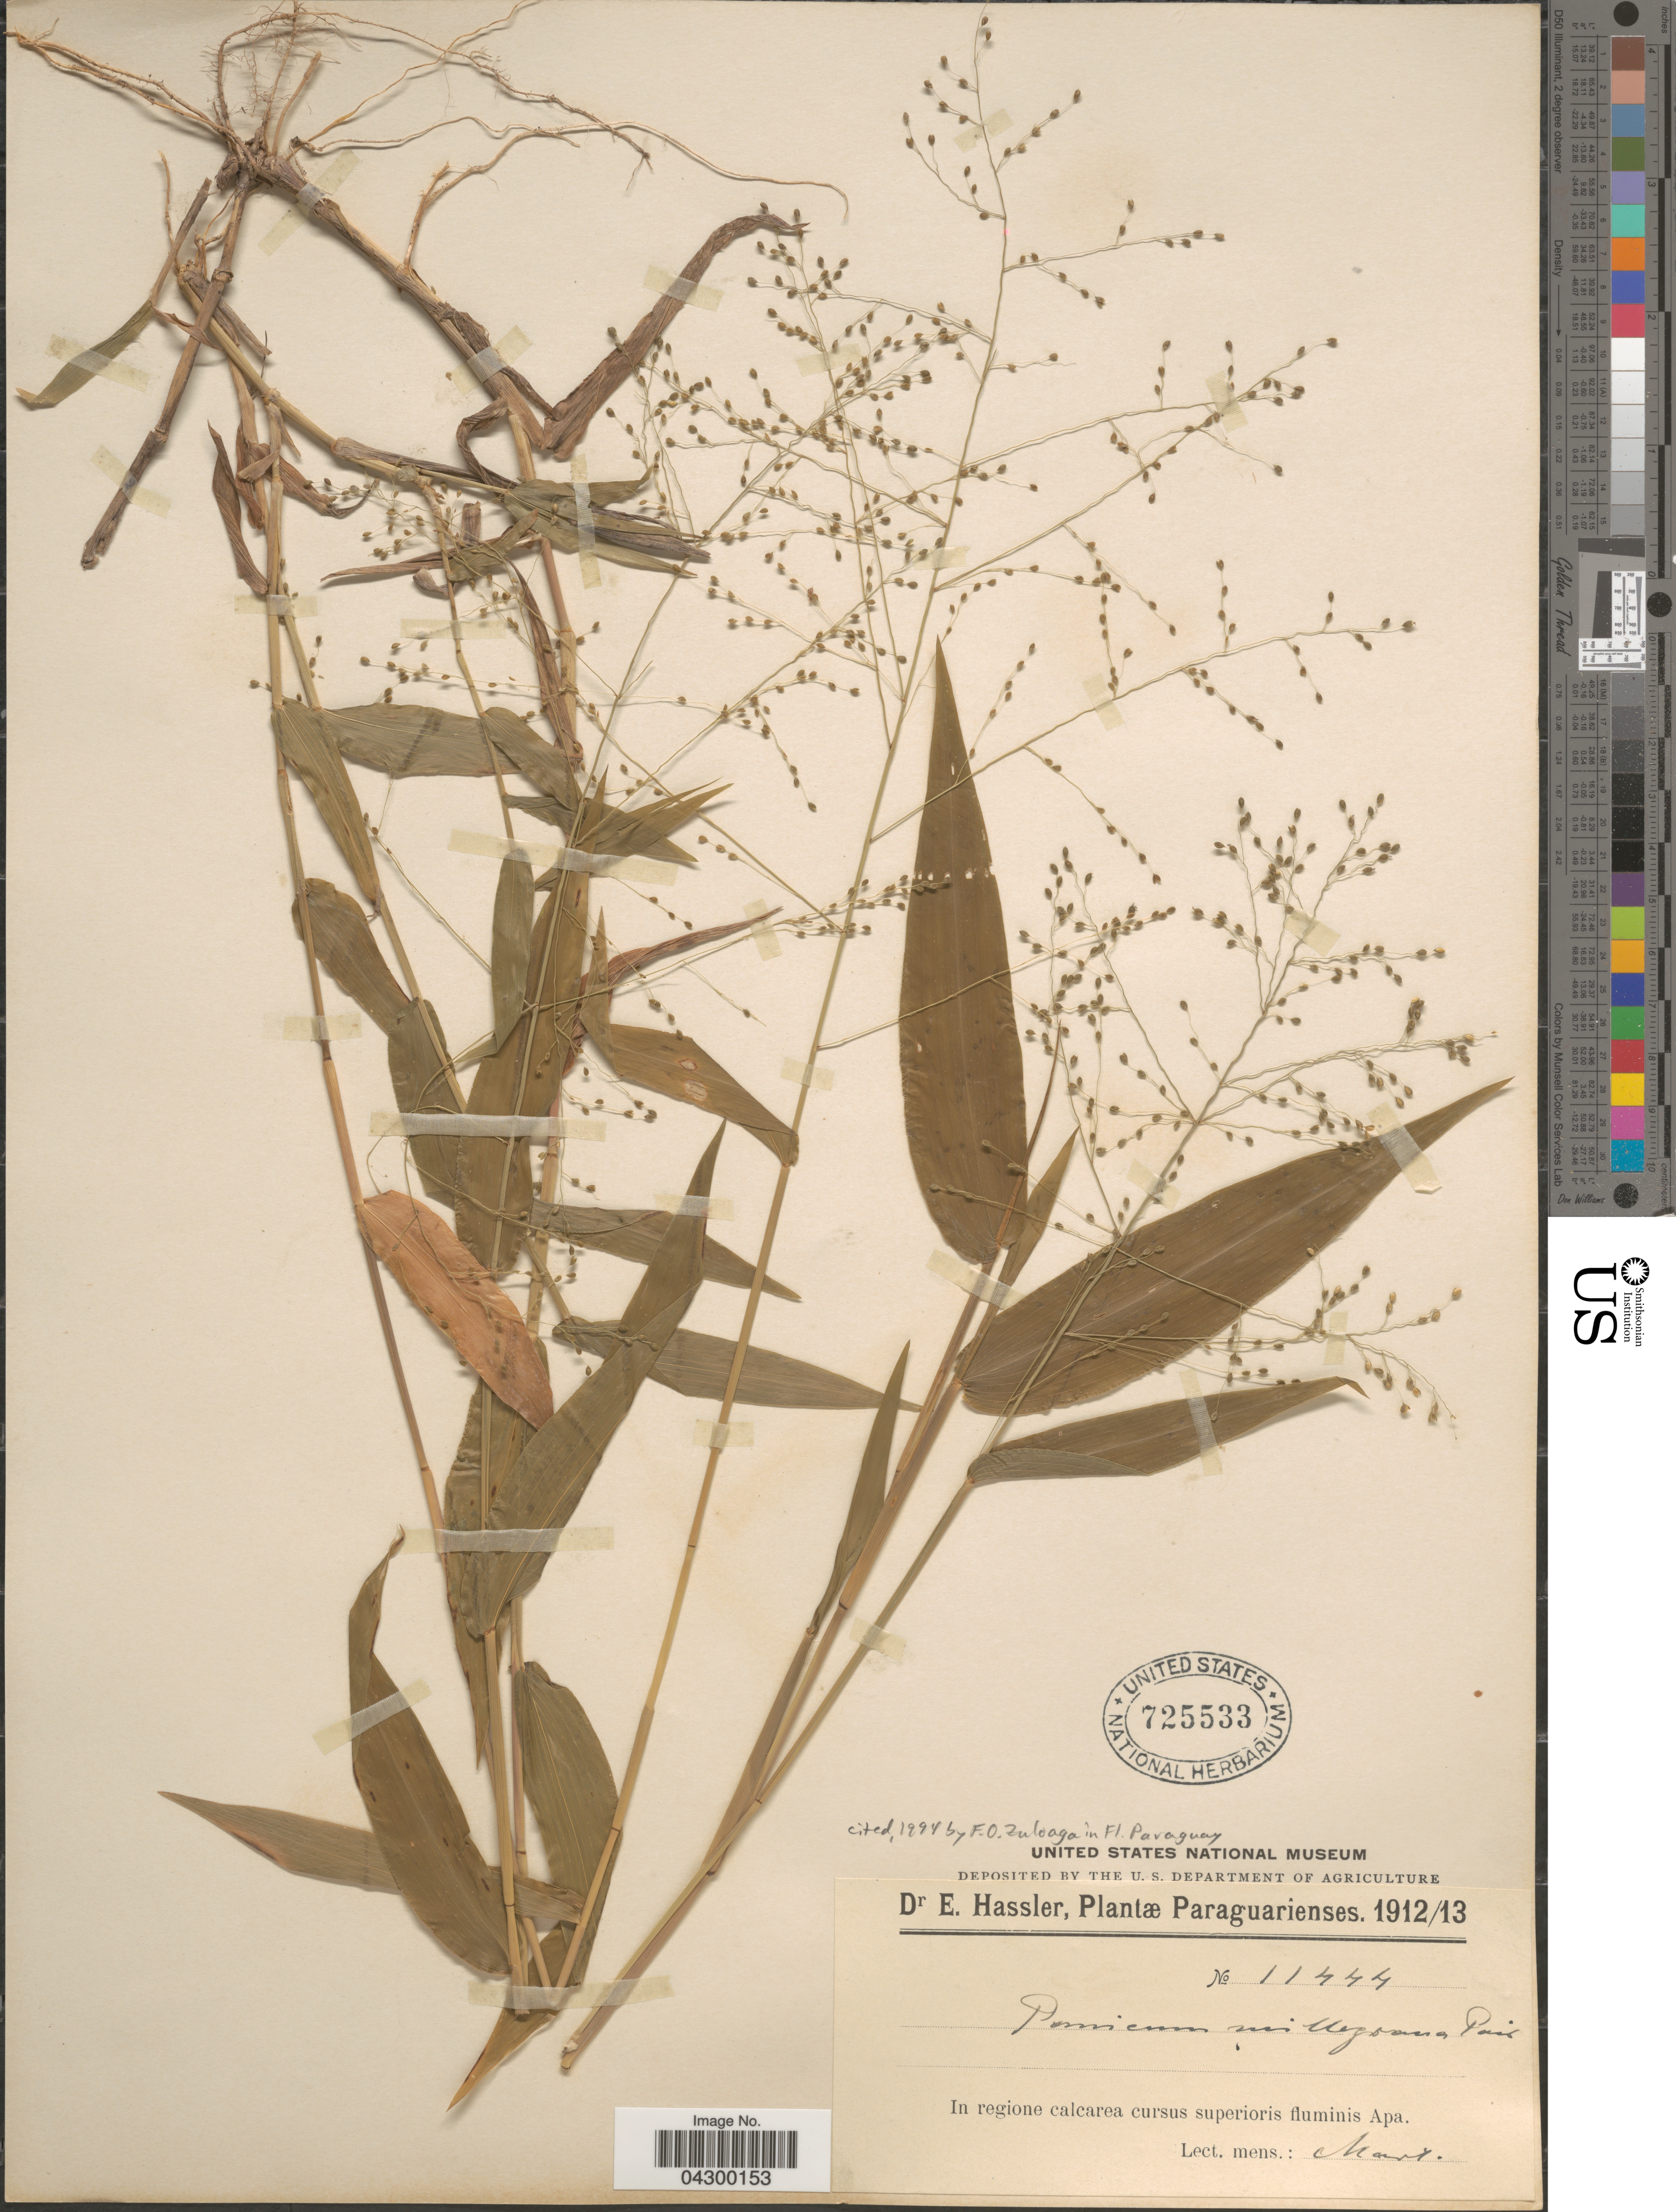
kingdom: Plantae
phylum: Tracheophyta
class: Liliopsida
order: Poales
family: Poaceae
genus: Panicum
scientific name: Panicum millegrana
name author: Poir.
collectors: E. Hassler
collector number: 11444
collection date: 1912-03/1913-03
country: Paraguay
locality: In regione calcarea cursus superioris fluminis Apa.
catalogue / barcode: US 725533